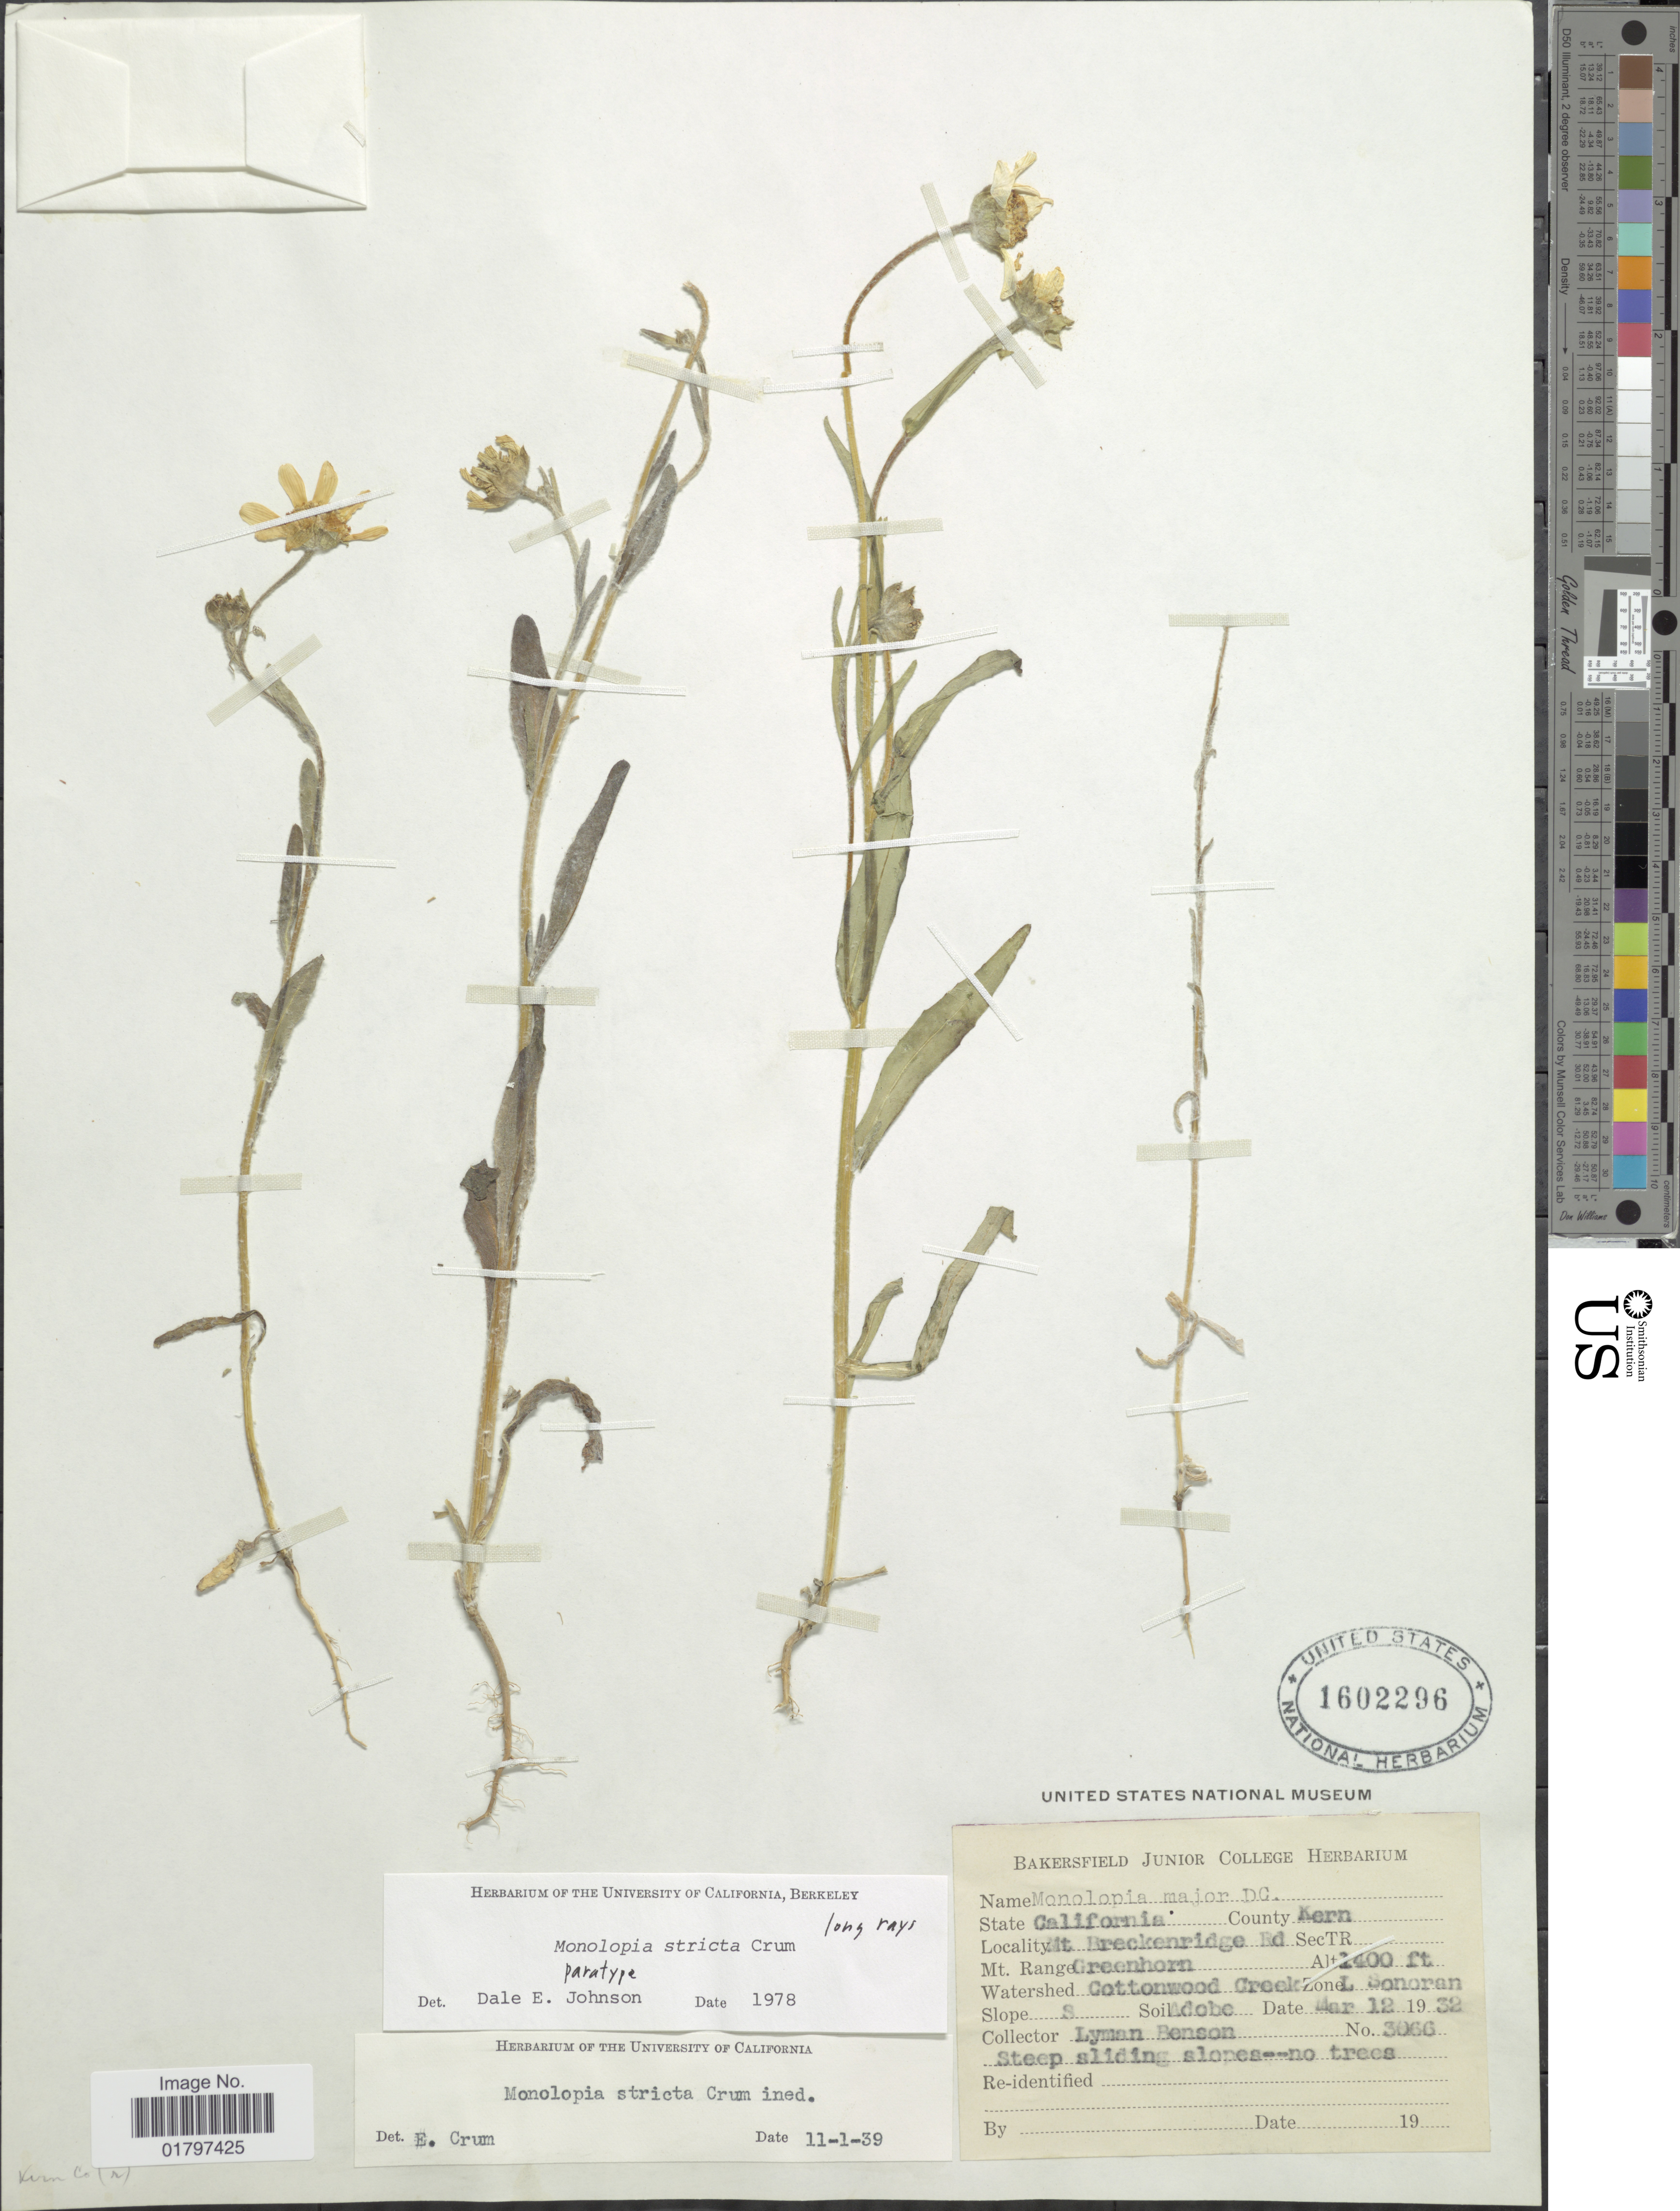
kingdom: Plantae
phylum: Tracheophyta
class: Magnoliopsida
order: Asterales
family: Asteraceae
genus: Monolopia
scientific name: Monolopia stricta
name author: Crum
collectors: L. D. Benson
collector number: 3066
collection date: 1932-03-12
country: United States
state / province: California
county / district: Kern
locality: State California. County Kern. Mt. Breckenridge Rd. Sec TR. Mt. Range Greenhorn. Cottonwood Creek. L Sonoran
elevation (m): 427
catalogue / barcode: US 1602296